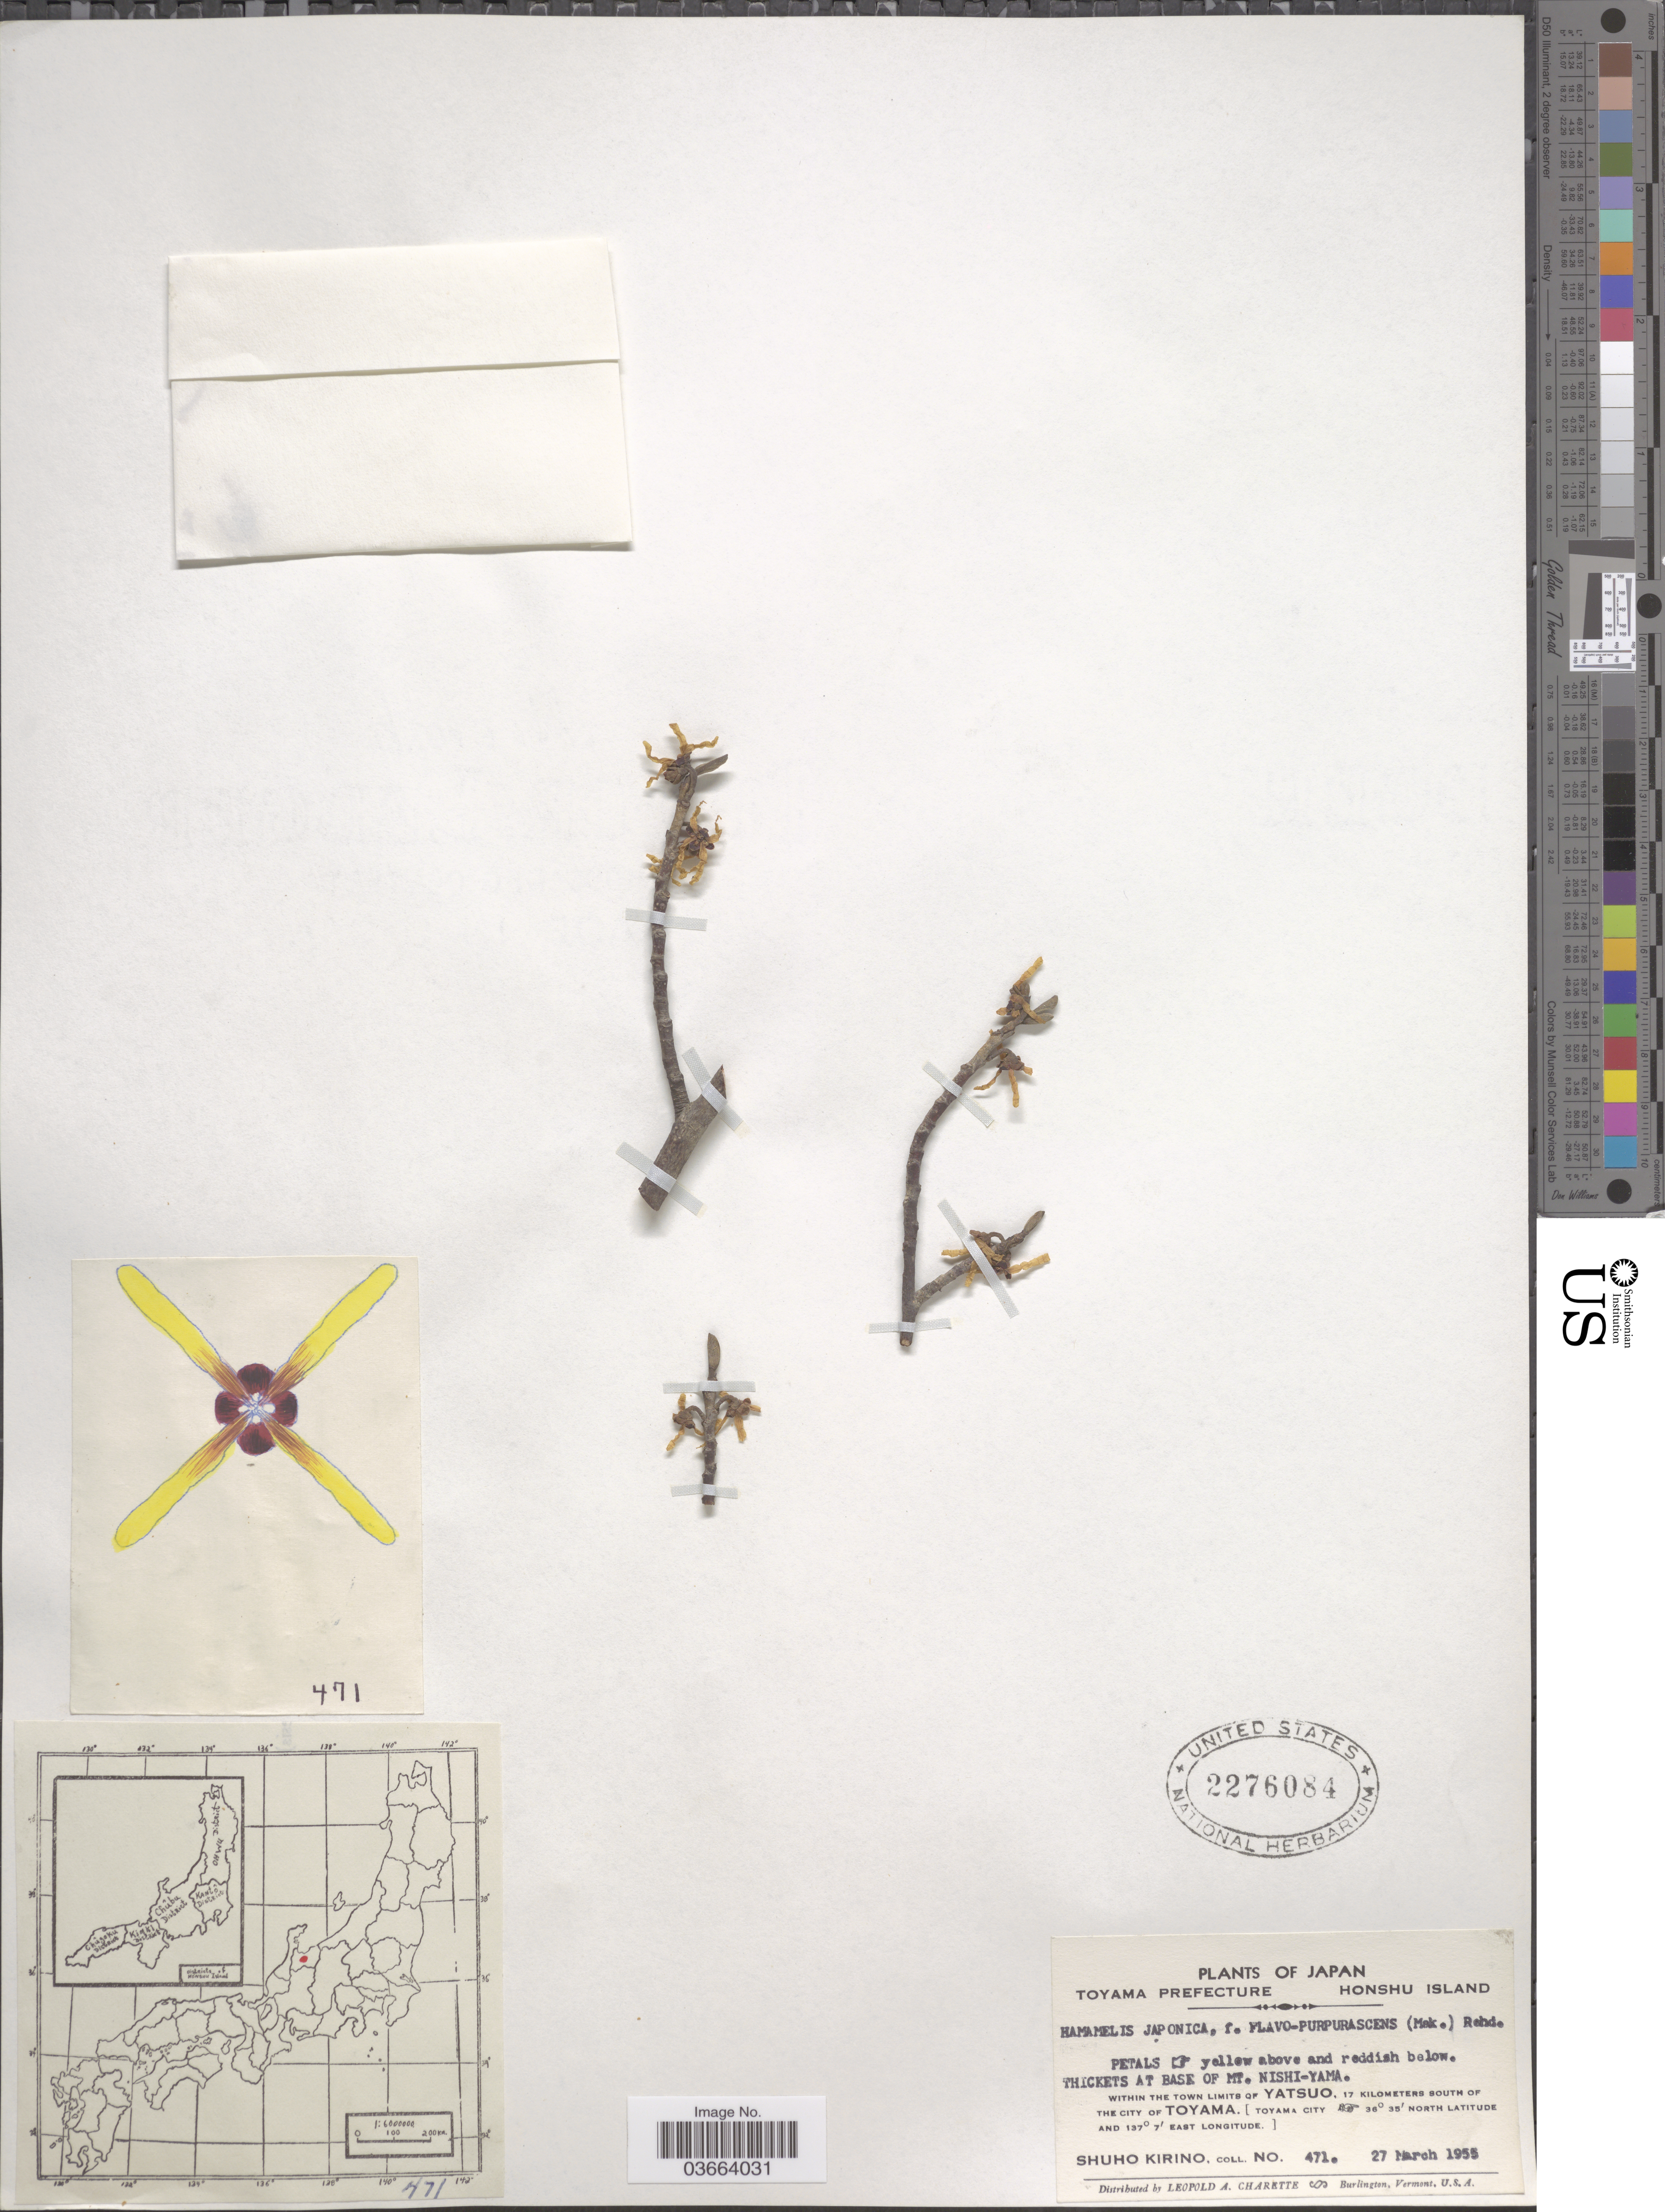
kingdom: Plantae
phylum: Tracheophyta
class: Magnoliopsida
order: Saxifragales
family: Hamamelidaceae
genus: Hamamelis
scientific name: Hamamelis japonica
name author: Siebold & Zucc.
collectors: S. Kirino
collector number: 471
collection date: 1955-03-27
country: Japan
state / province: Toyama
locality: Honshu Island. Toyama Prefecture. Thickets at base of Mt. Nishi-Yama. Within the town limits of Yatsuo, 17 kilometers south of the city of Toyama. [Toyama City].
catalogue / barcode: US 2276084